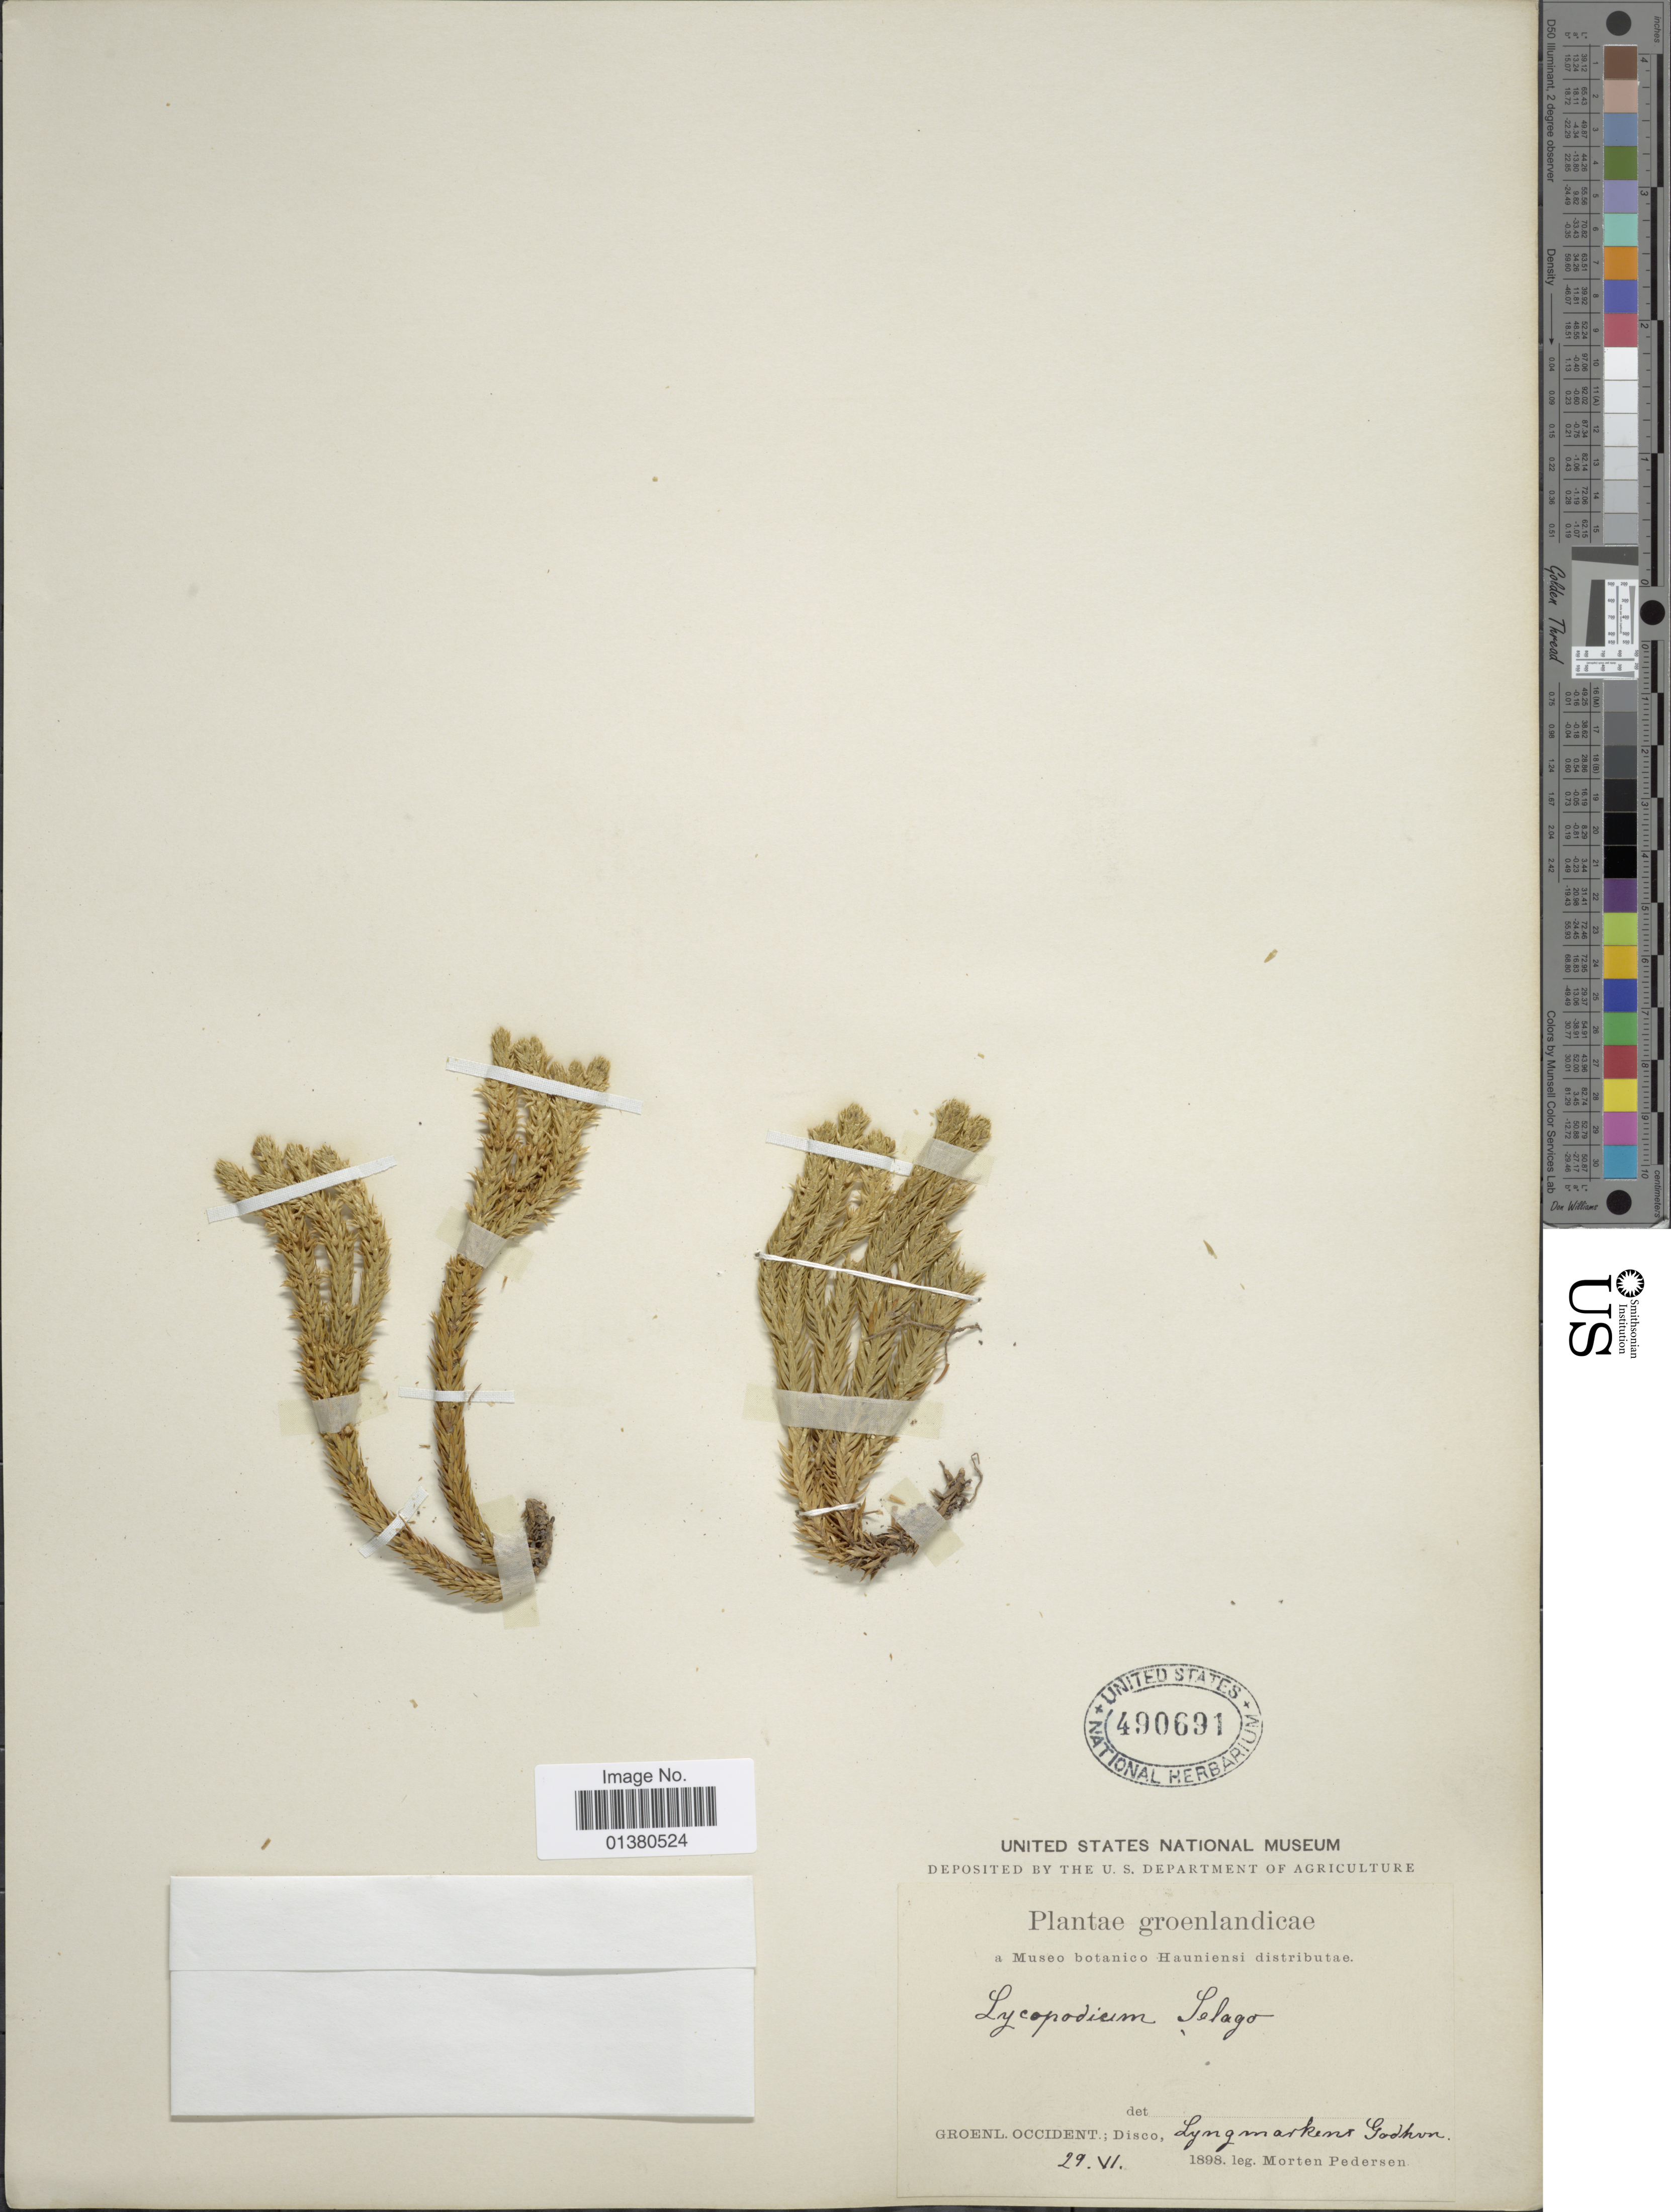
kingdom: Plantae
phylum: Tracheophyta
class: Lycopodiopsida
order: Lycopodiales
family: Lycopodiaceae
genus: Huperzia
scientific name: Huperzia selago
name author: (L.) Bernh. ex Schrank & Mart.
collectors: M. Pedersen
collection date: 1898-06-29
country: Greenland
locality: Groenl Occident; Disco, Lyngmarkens Godhavn.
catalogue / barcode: US 490691